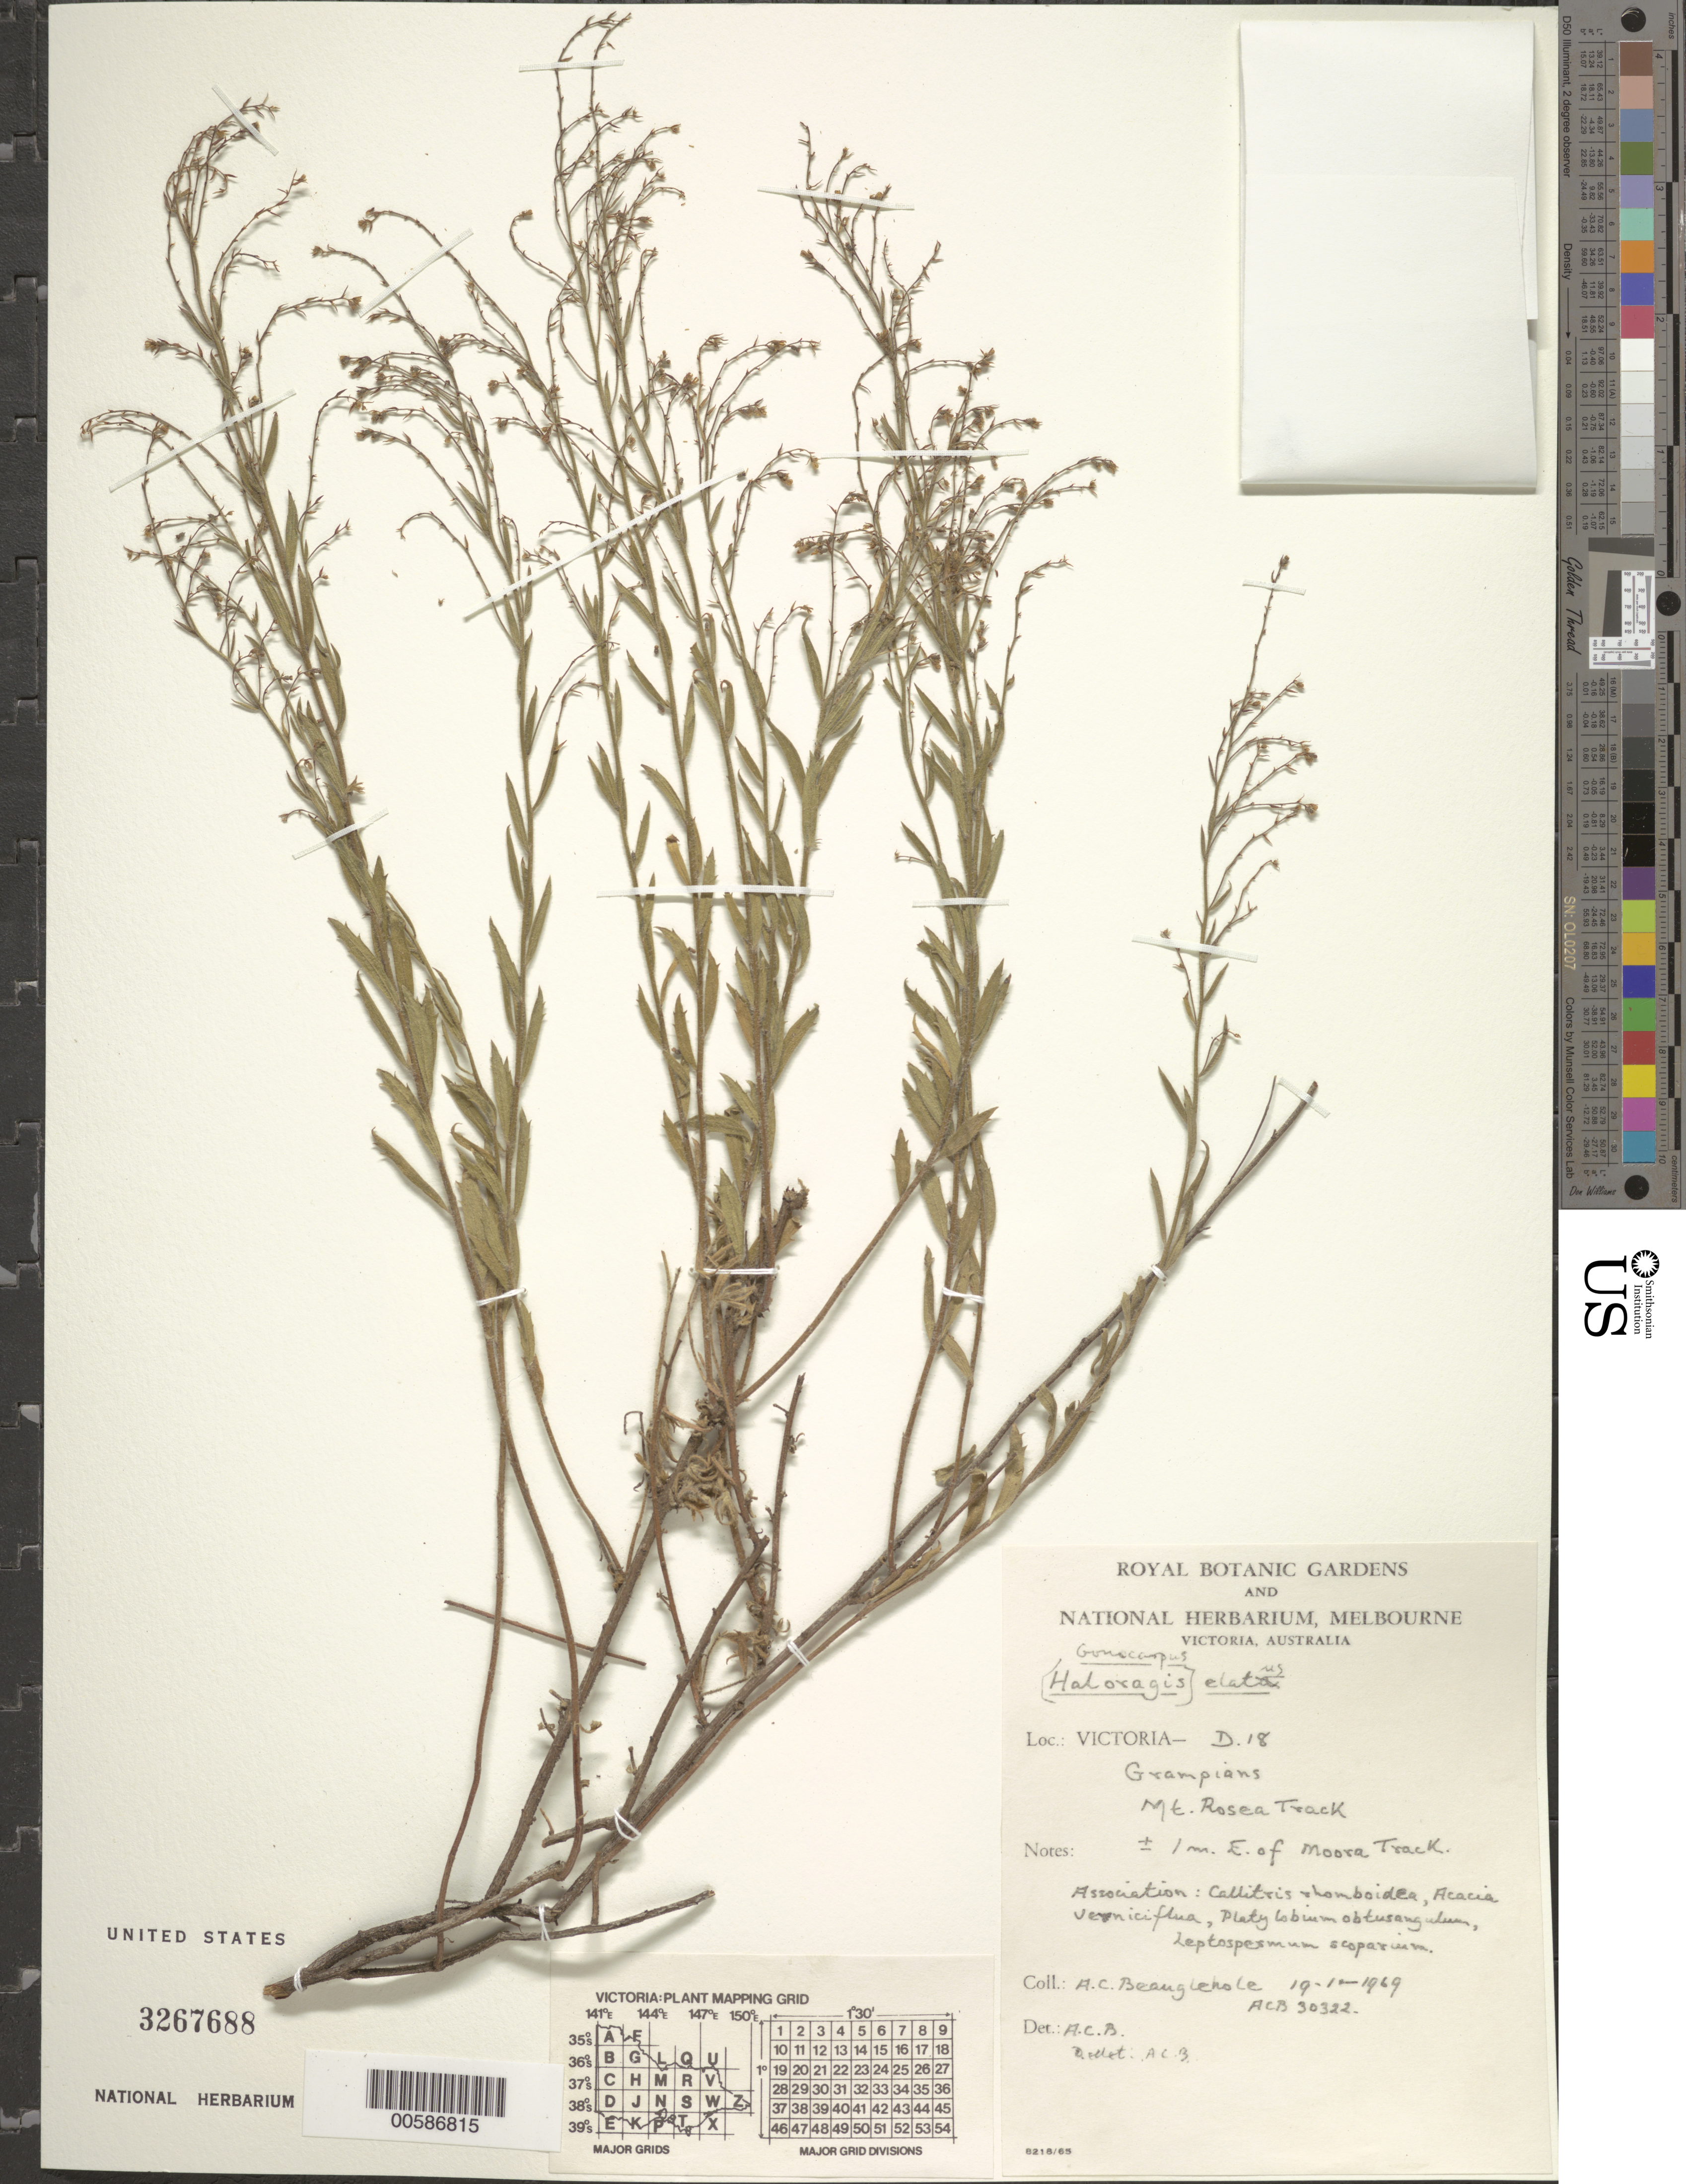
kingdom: Plantae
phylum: Tracheophyta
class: Magnoliopsida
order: Saxifragales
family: Haloragaceae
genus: Gonocarpus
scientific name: Gonocarpus elatus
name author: (A. Cunn. ex Fenzl) Orchard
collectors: A. Beauglehole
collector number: D 18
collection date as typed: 19 Dec 1929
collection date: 1929-12-19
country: Australia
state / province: Victoria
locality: E of Mora Track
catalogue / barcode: US 3267688